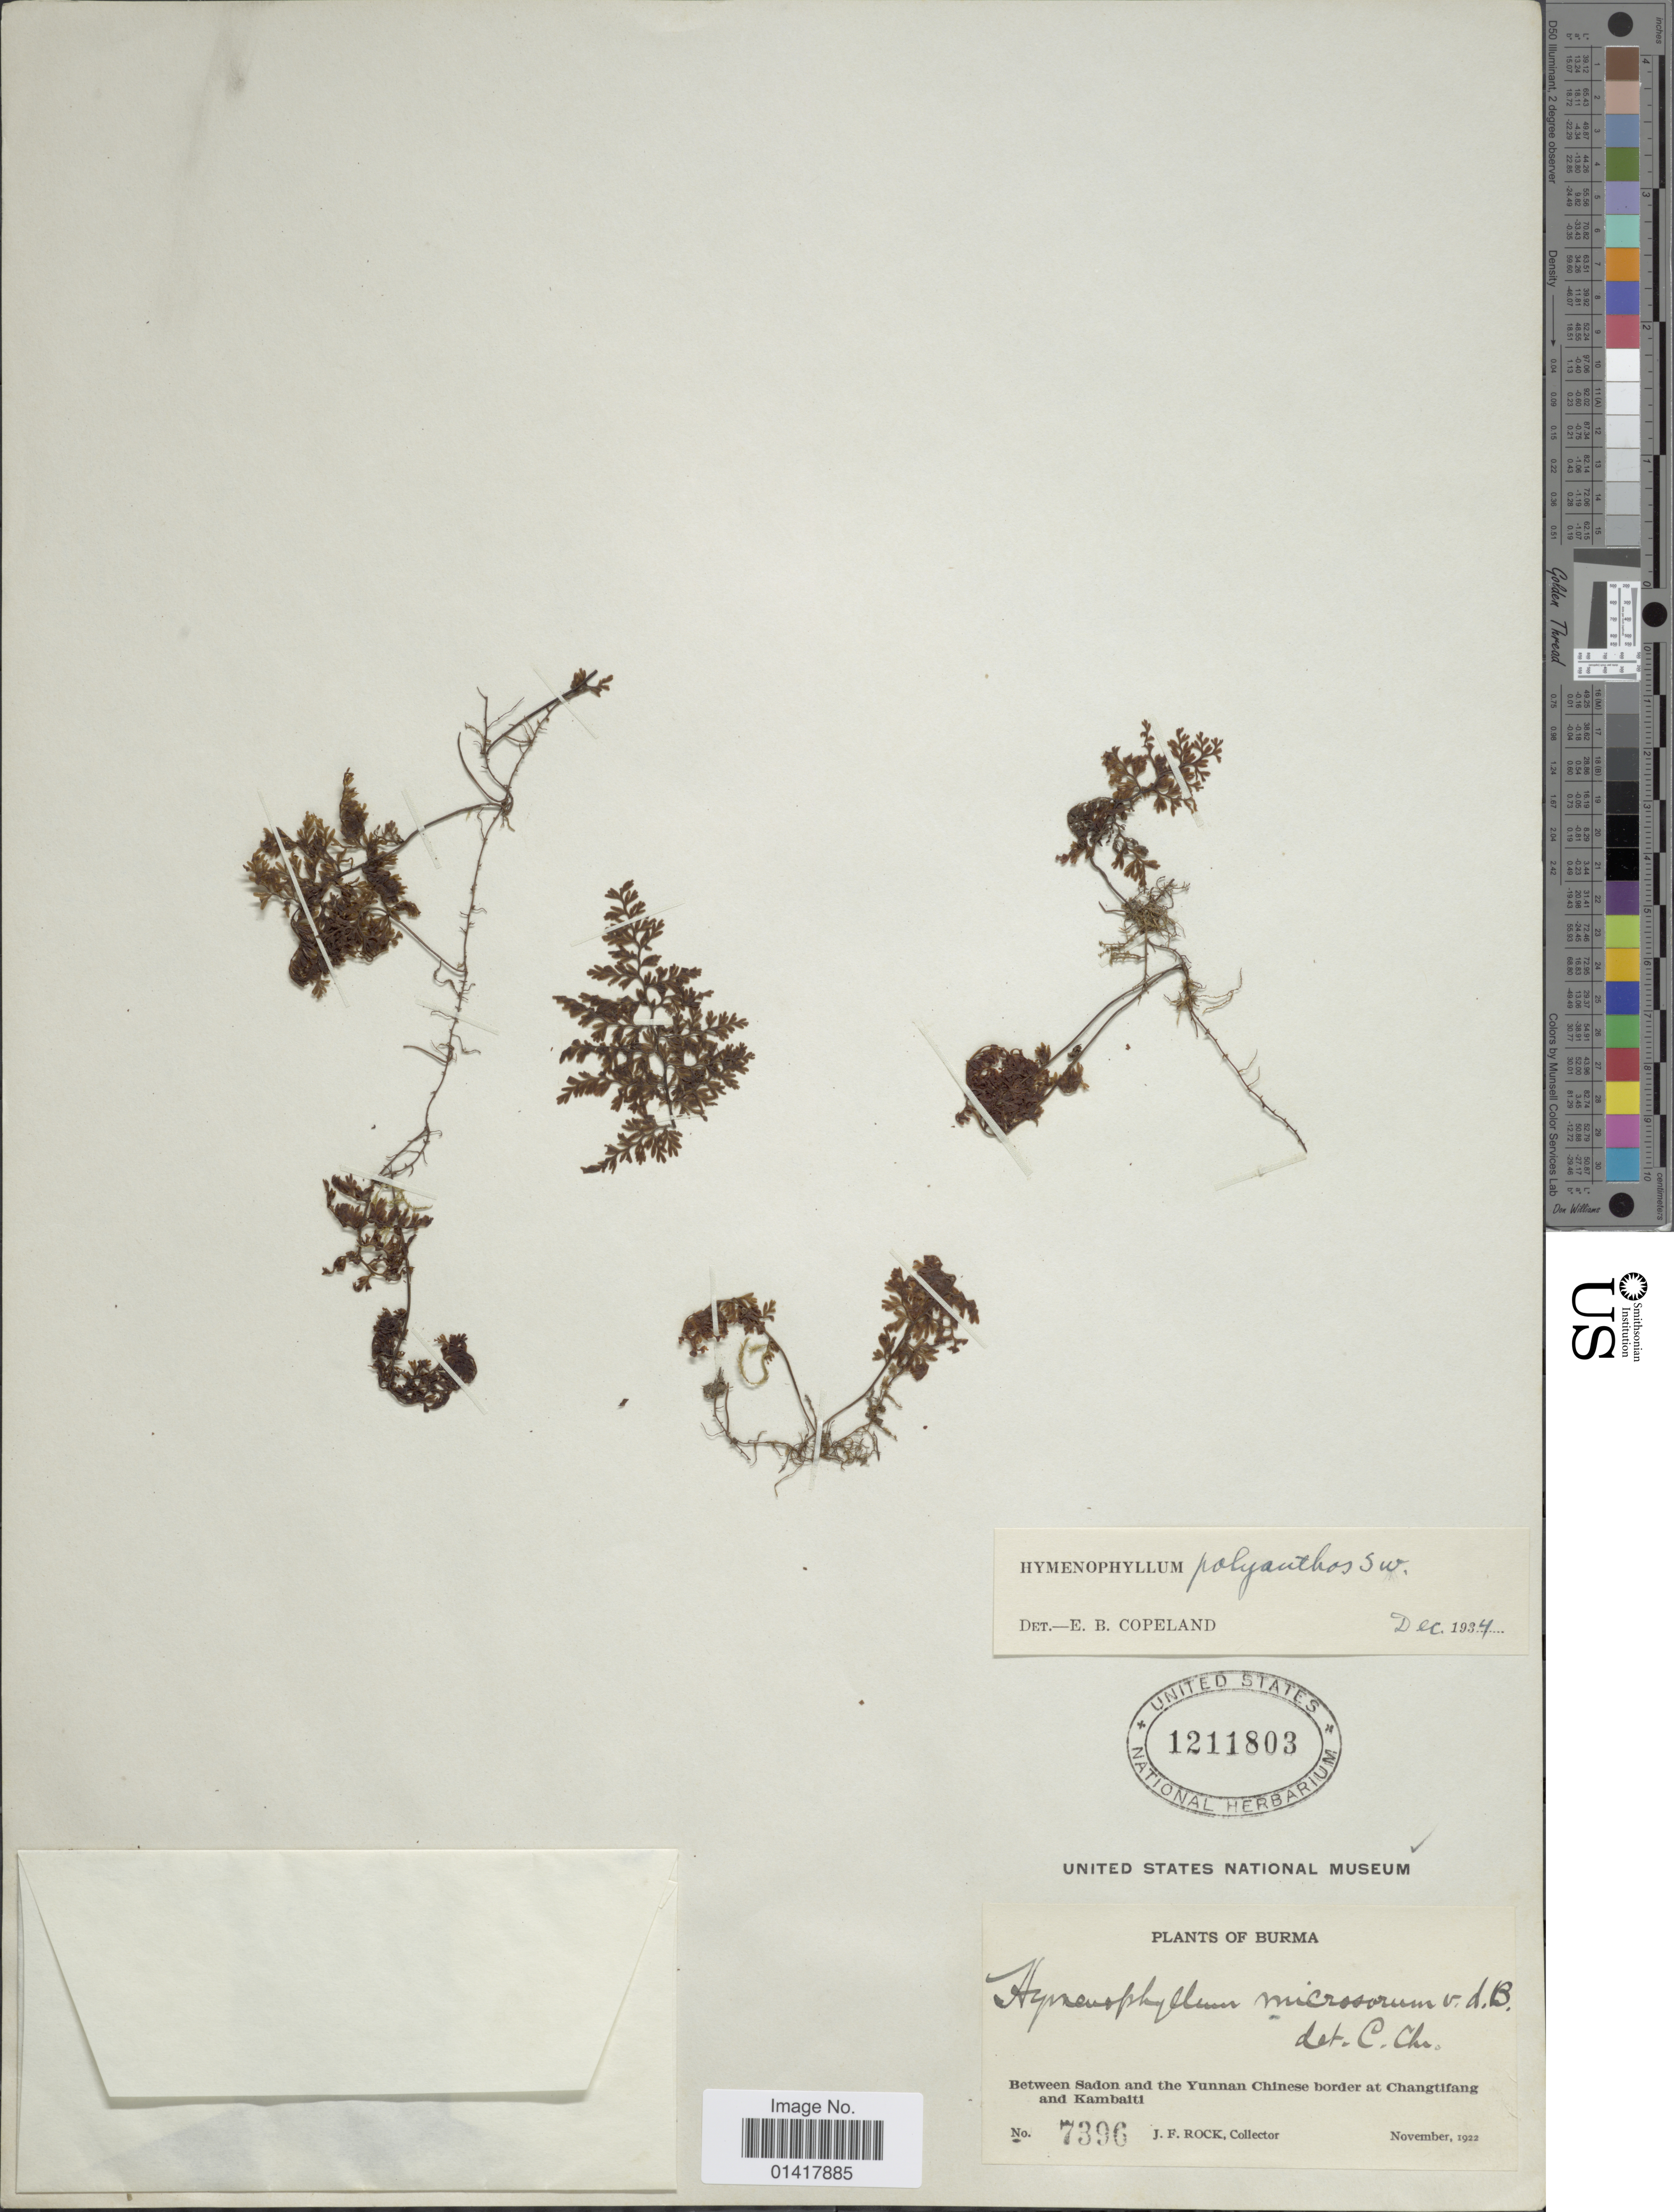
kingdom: Plantae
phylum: Tracheophyta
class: Polypodiopsida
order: Hymenophyllales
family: Hymenophyllaceae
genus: Hymenophyllum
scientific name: Hymenophyllum polyanthos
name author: (Sw.) Sw.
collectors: J. Rock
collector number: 7396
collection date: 1922-11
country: China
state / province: Yunnan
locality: Burma. Between Sadon and the Yunnan Chinese border at Chantifang and Kambaiti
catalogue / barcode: US 1211803